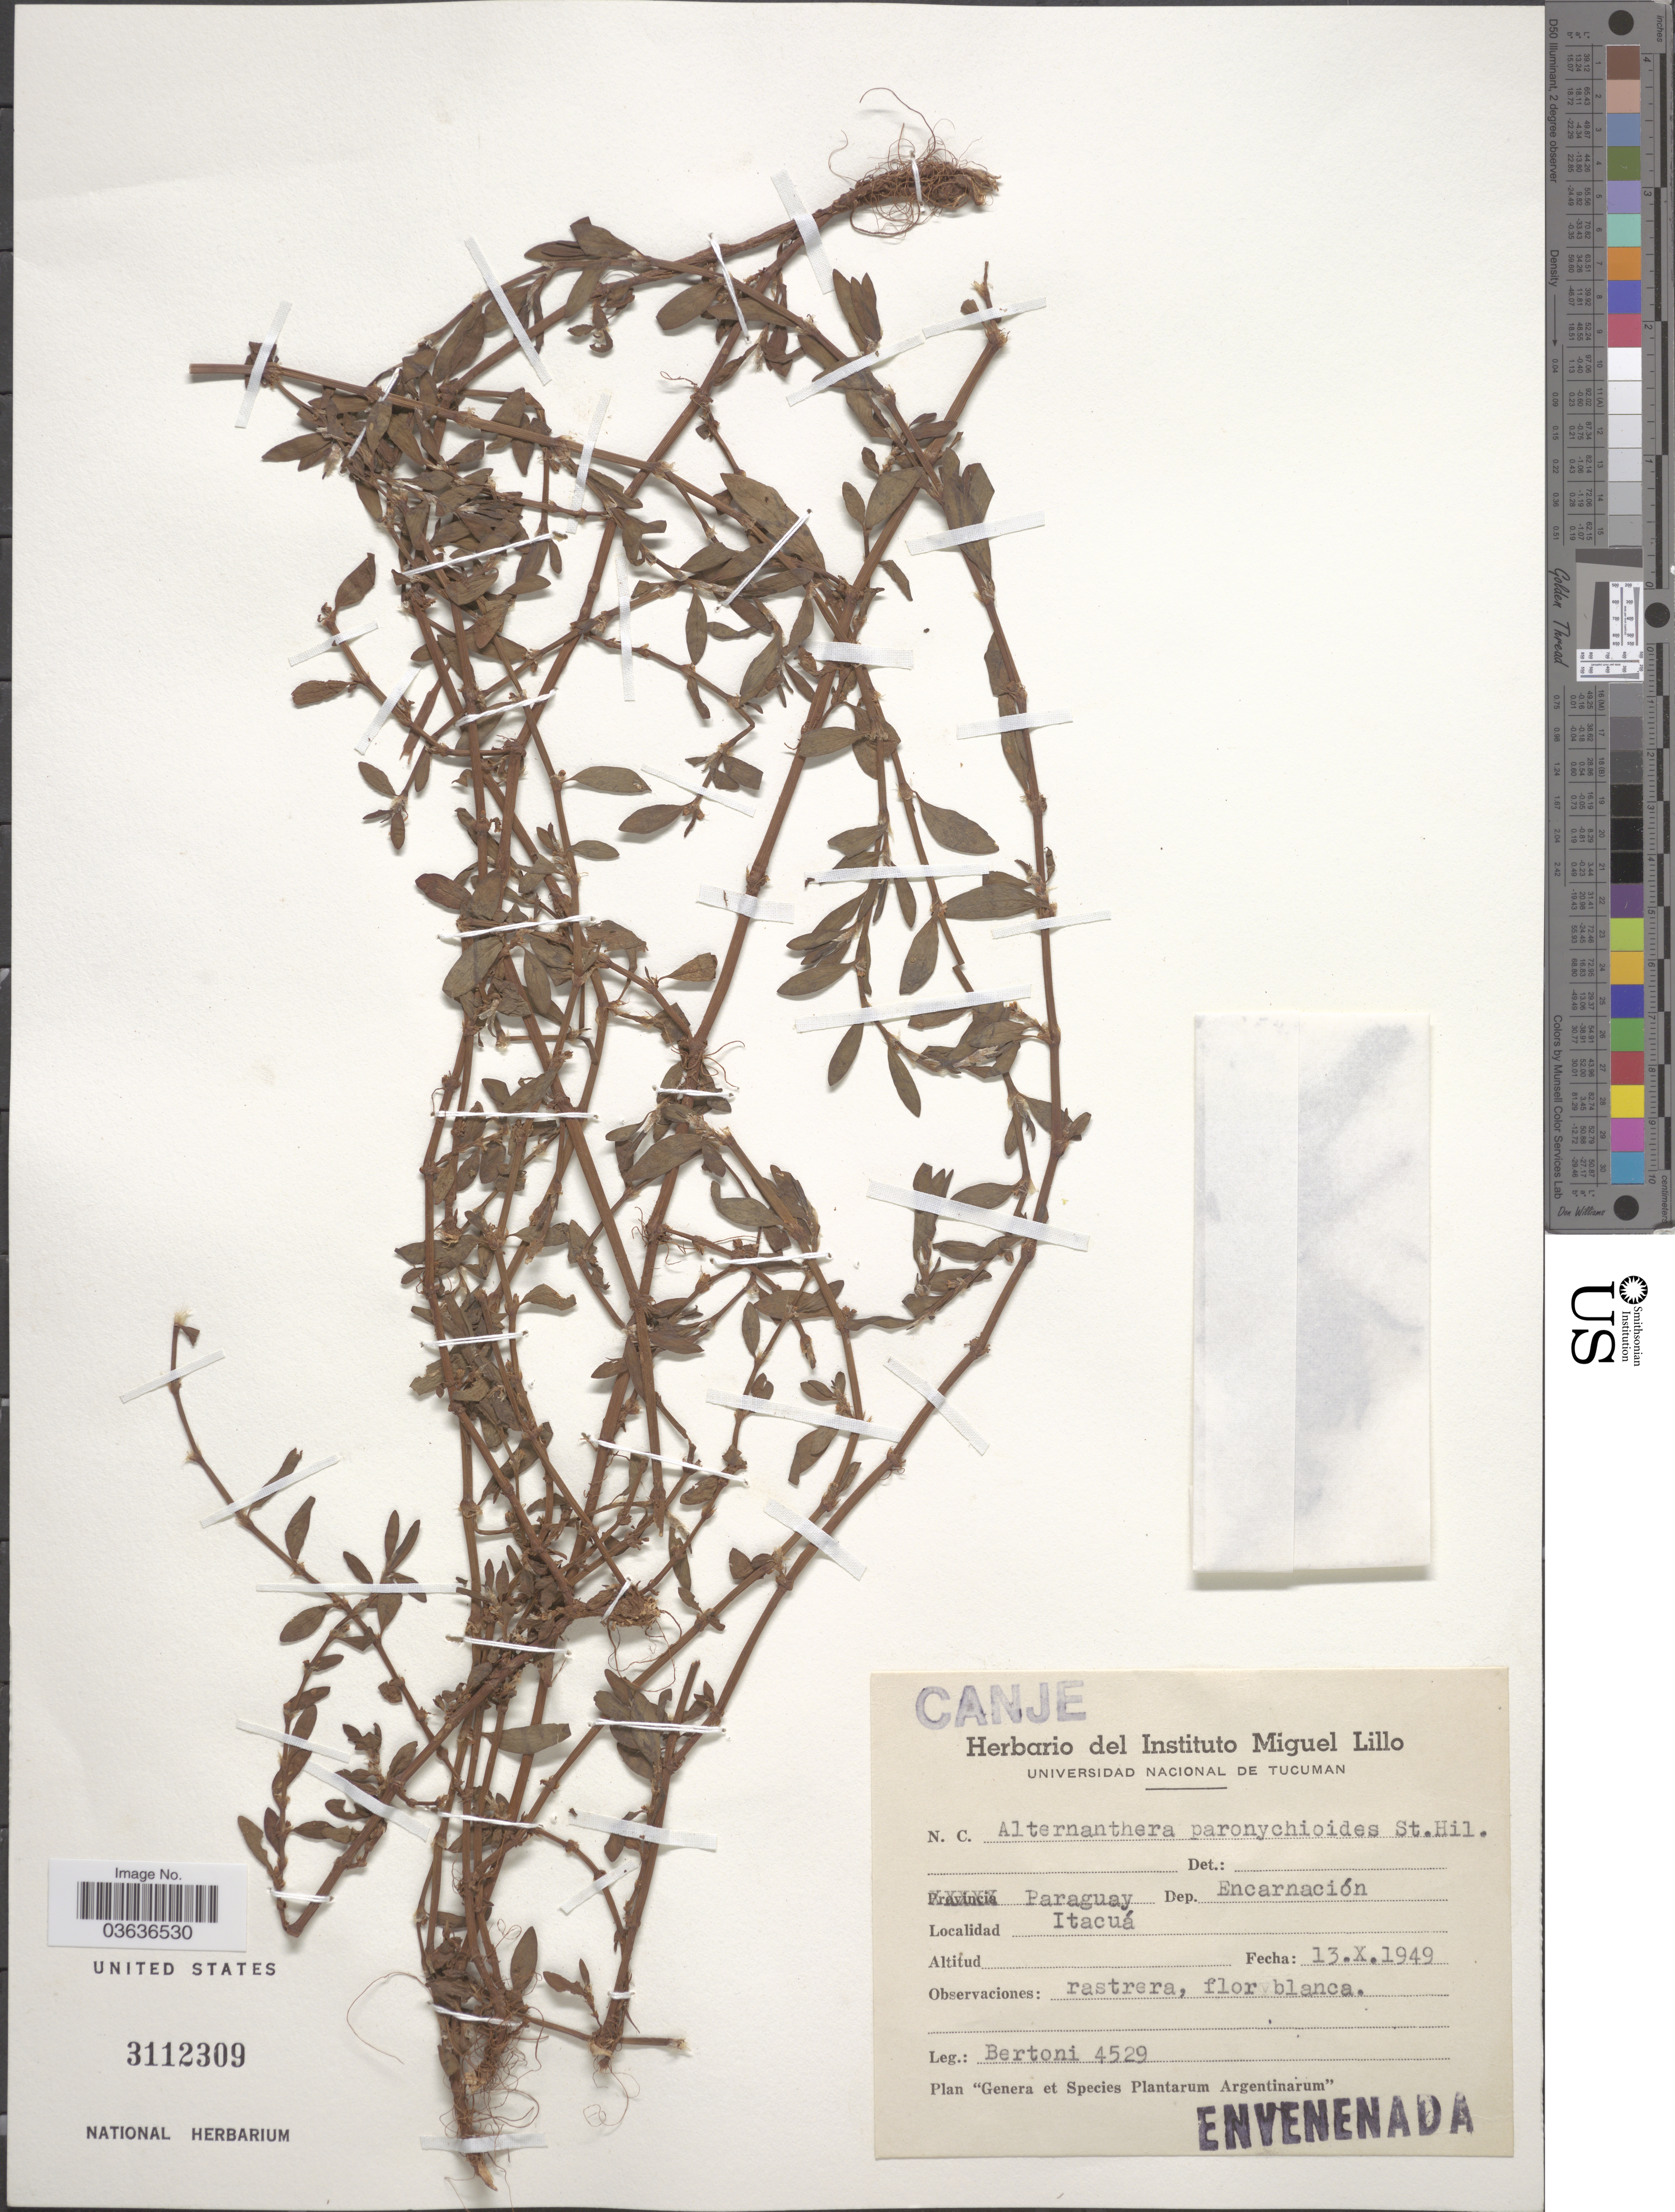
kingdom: Plantae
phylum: Tracheophyta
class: Magnoliopsida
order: Caryophyllales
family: Amaranthaceae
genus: Alternanthera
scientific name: Alternanthera polygonoides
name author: (L.) R. Br. ex Sweet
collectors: -- Bertoni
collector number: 4529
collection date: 1949-10-13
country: Paraguay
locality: Dep. Encarnación. Itacuá.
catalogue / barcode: US 3112309